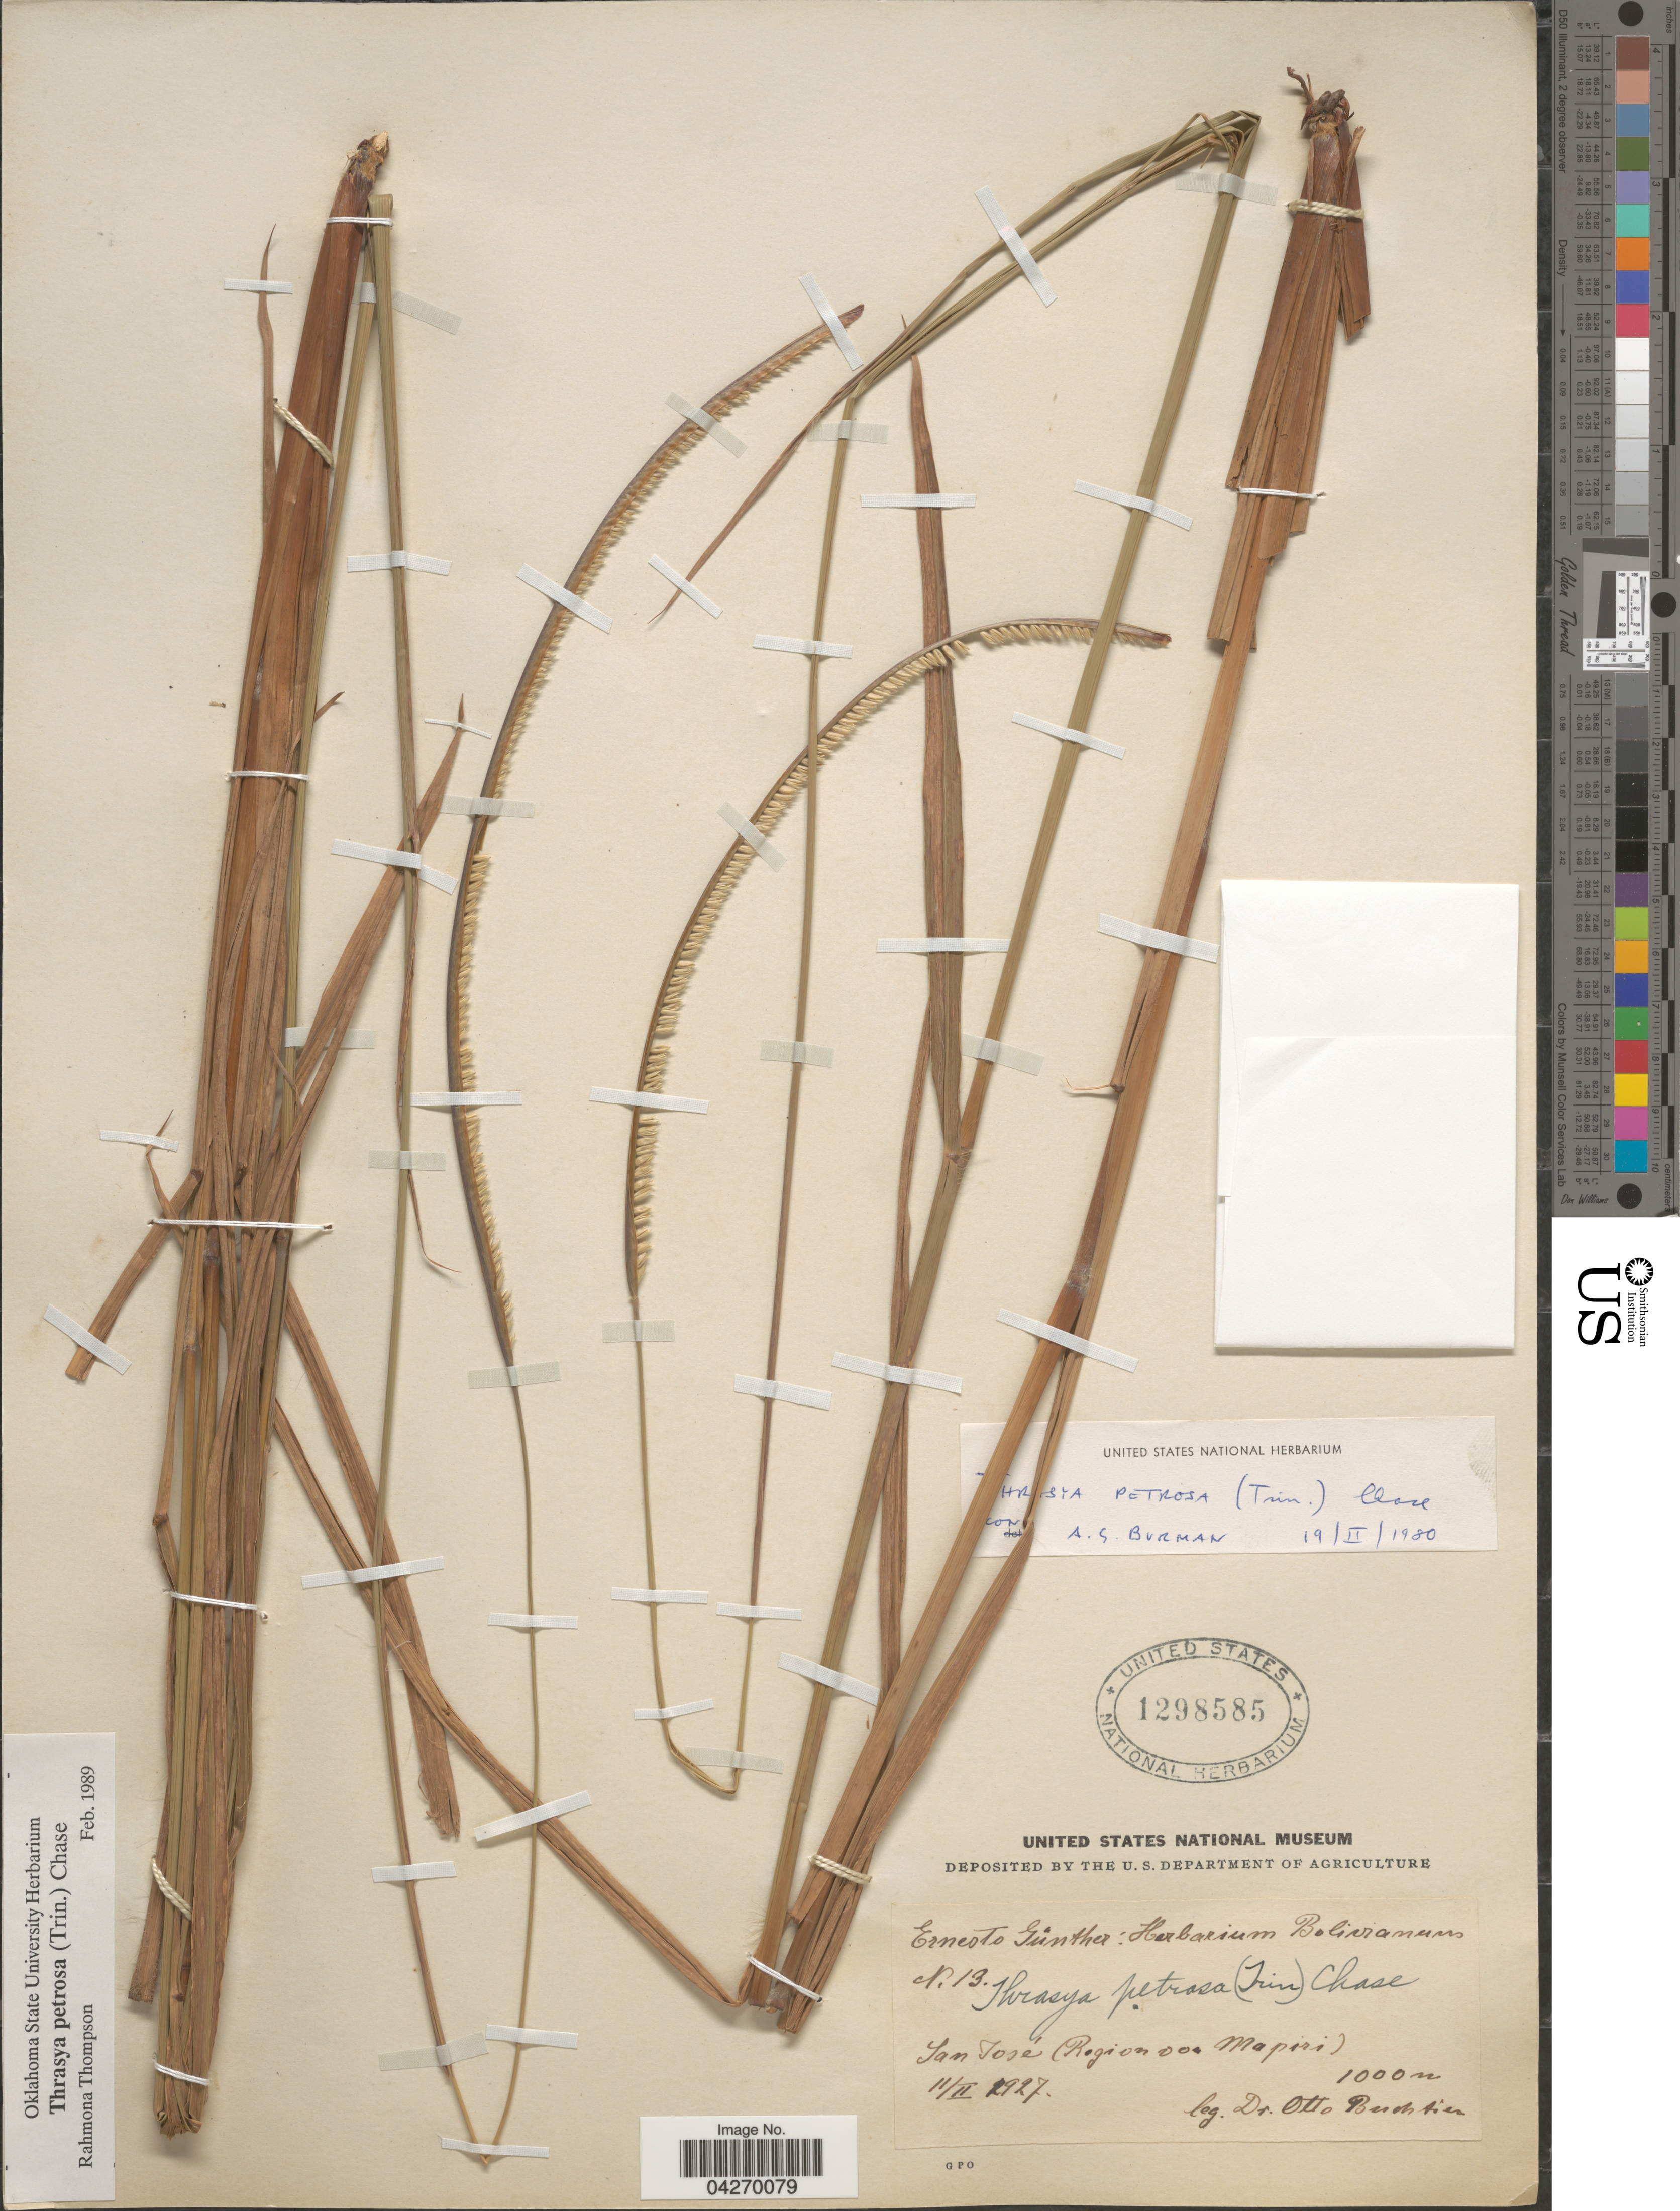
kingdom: Plantae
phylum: Tracheophyta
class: Liliopsida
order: Poales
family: Poaceae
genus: Paspalum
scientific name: Paspalum foliiforme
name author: S. Denham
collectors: O. Buchtien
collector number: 13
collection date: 1927-02-11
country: Bolivia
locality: San José (Region von Mapiri).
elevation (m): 1000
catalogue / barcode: US 1298585